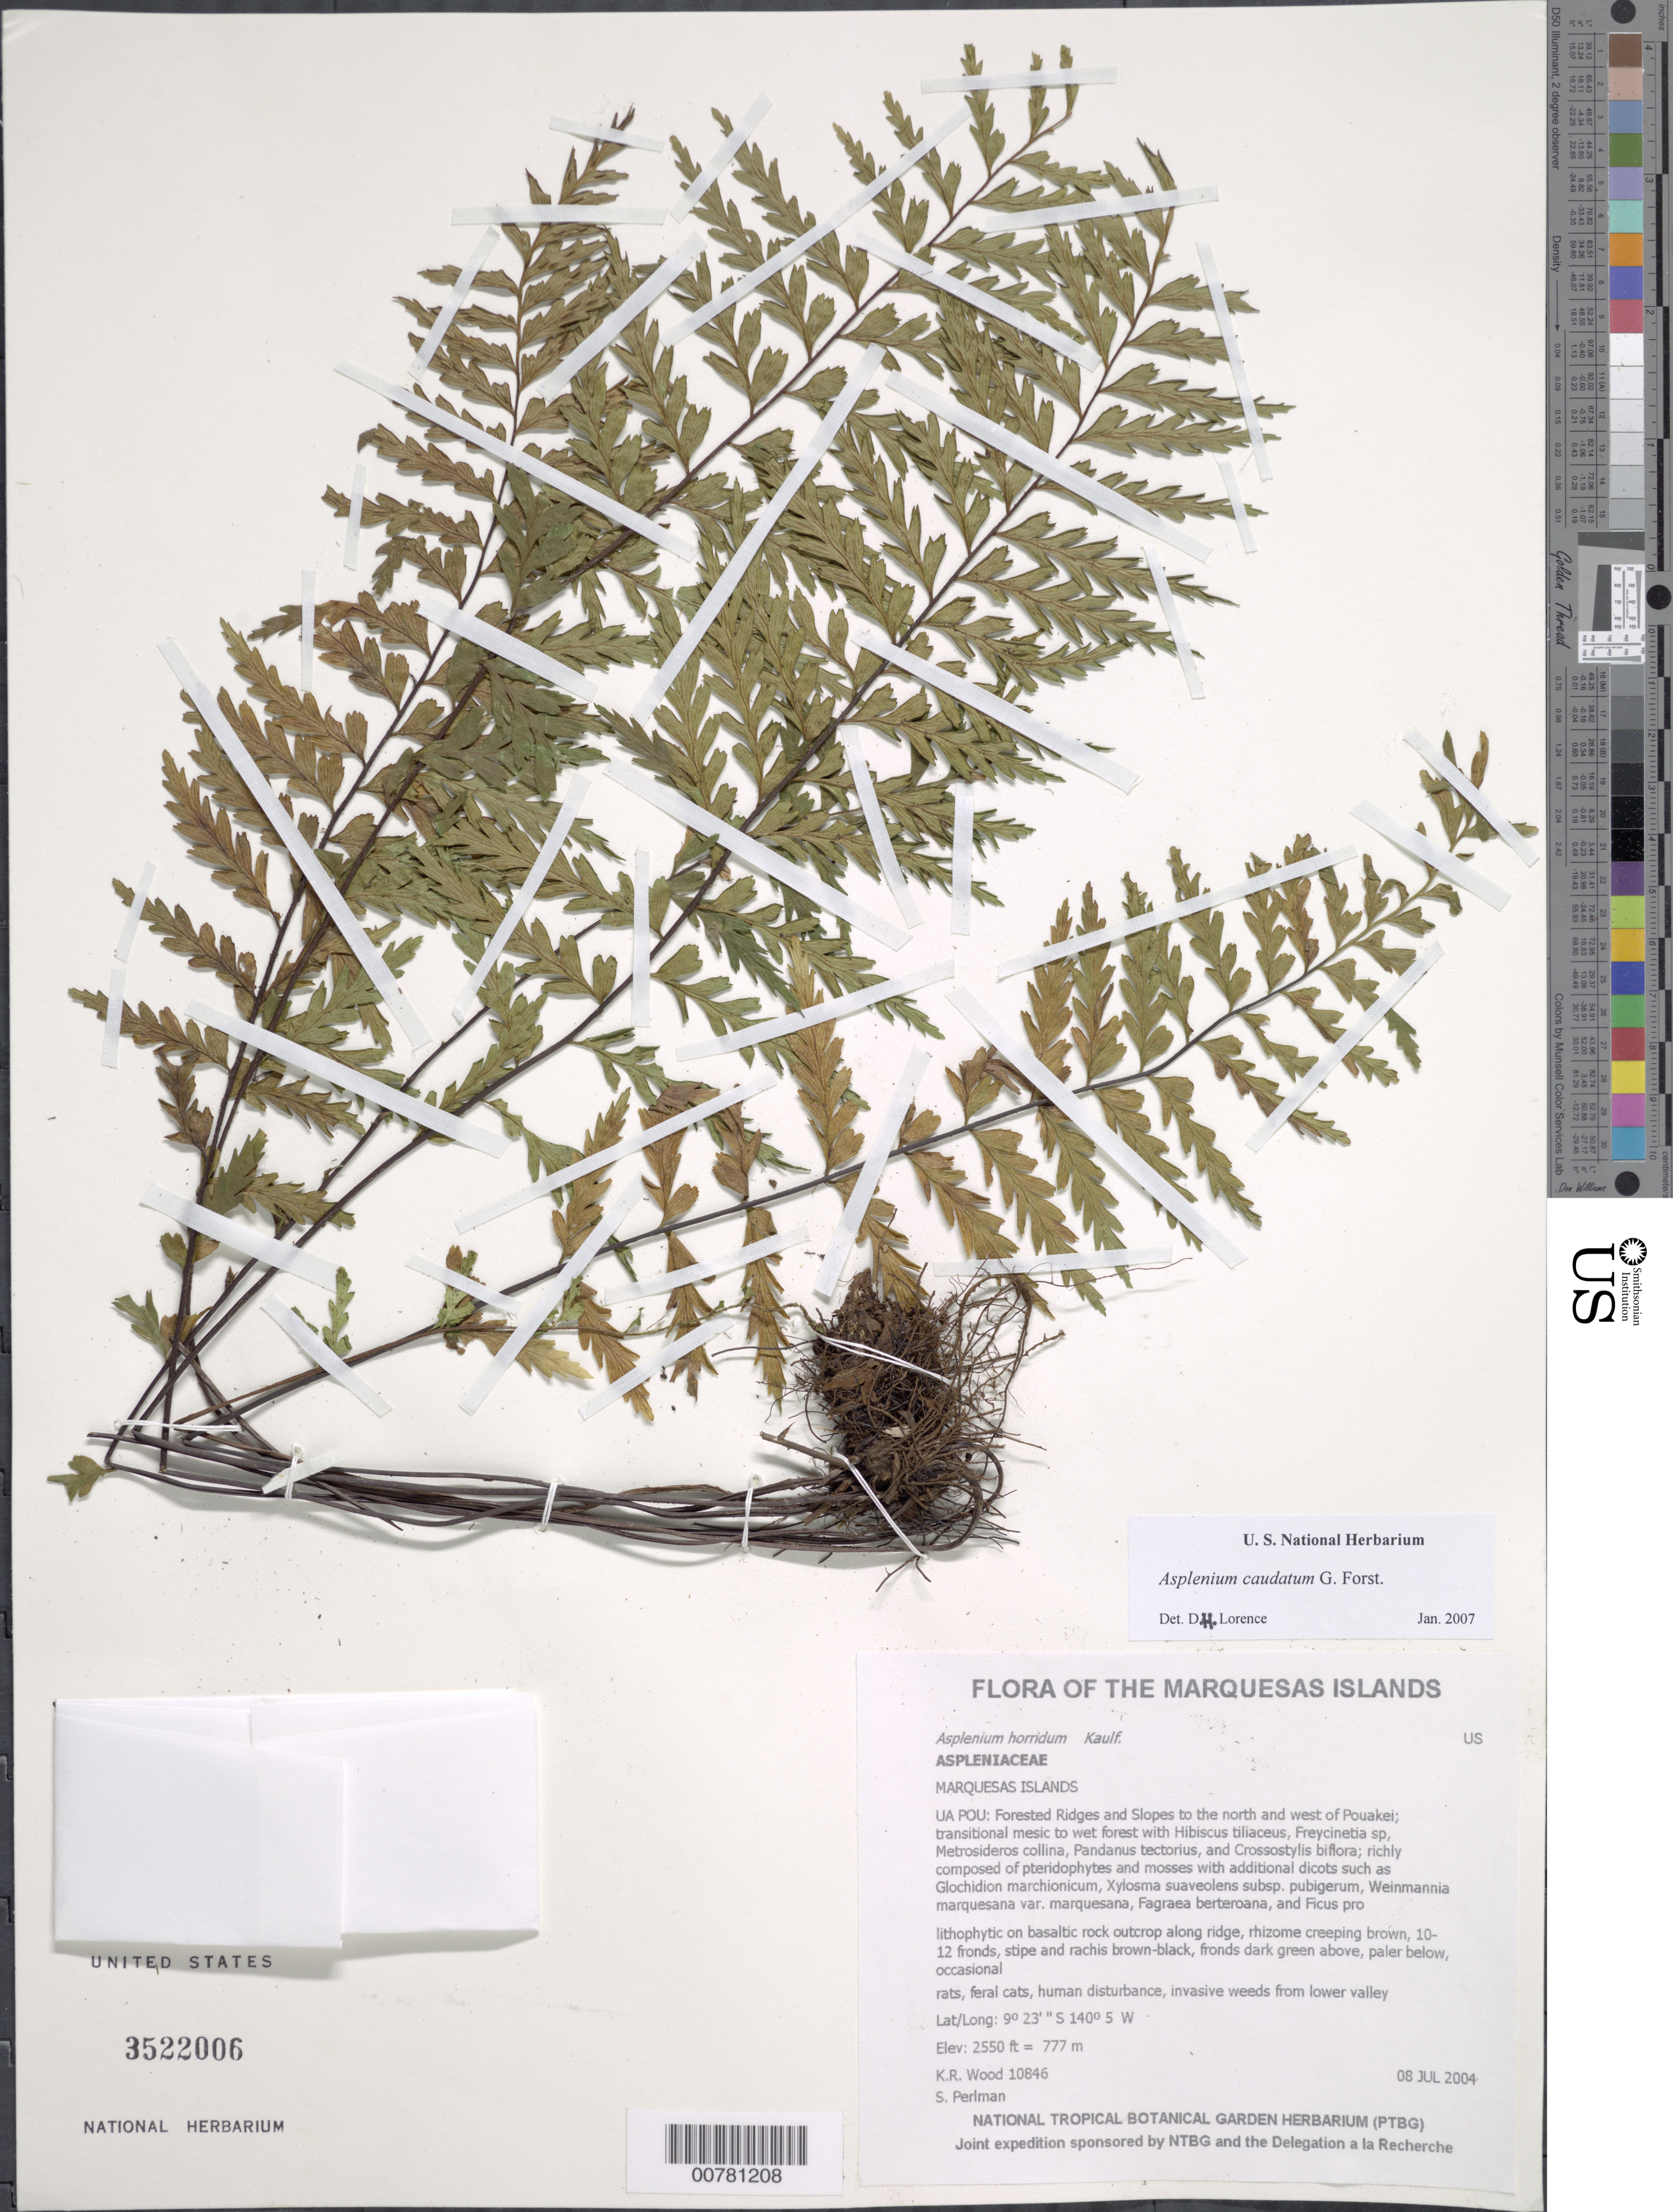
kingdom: Plantae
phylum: Tracheophyta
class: Polypodiopsida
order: Polypodiales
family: Aspleniaceae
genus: Asplenium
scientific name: Asplenium horridum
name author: Kaulf.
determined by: Wagner, W. L., (BOT), Smithsonian Institution - National Museum of Natural History (UNITED STATES)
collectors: K. R. Wood & S. P. Perlman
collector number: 10846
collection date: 2004-07-08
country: French Polynesia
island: Ua Pou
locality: Forested Ridges and Slopes to the north and west of Pouakei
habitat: Tansitional mesic to wet forest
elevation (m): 777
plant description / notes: Rats, feral cats, human disturbance, invasive weeds from lower valley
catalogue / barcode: US 3522006